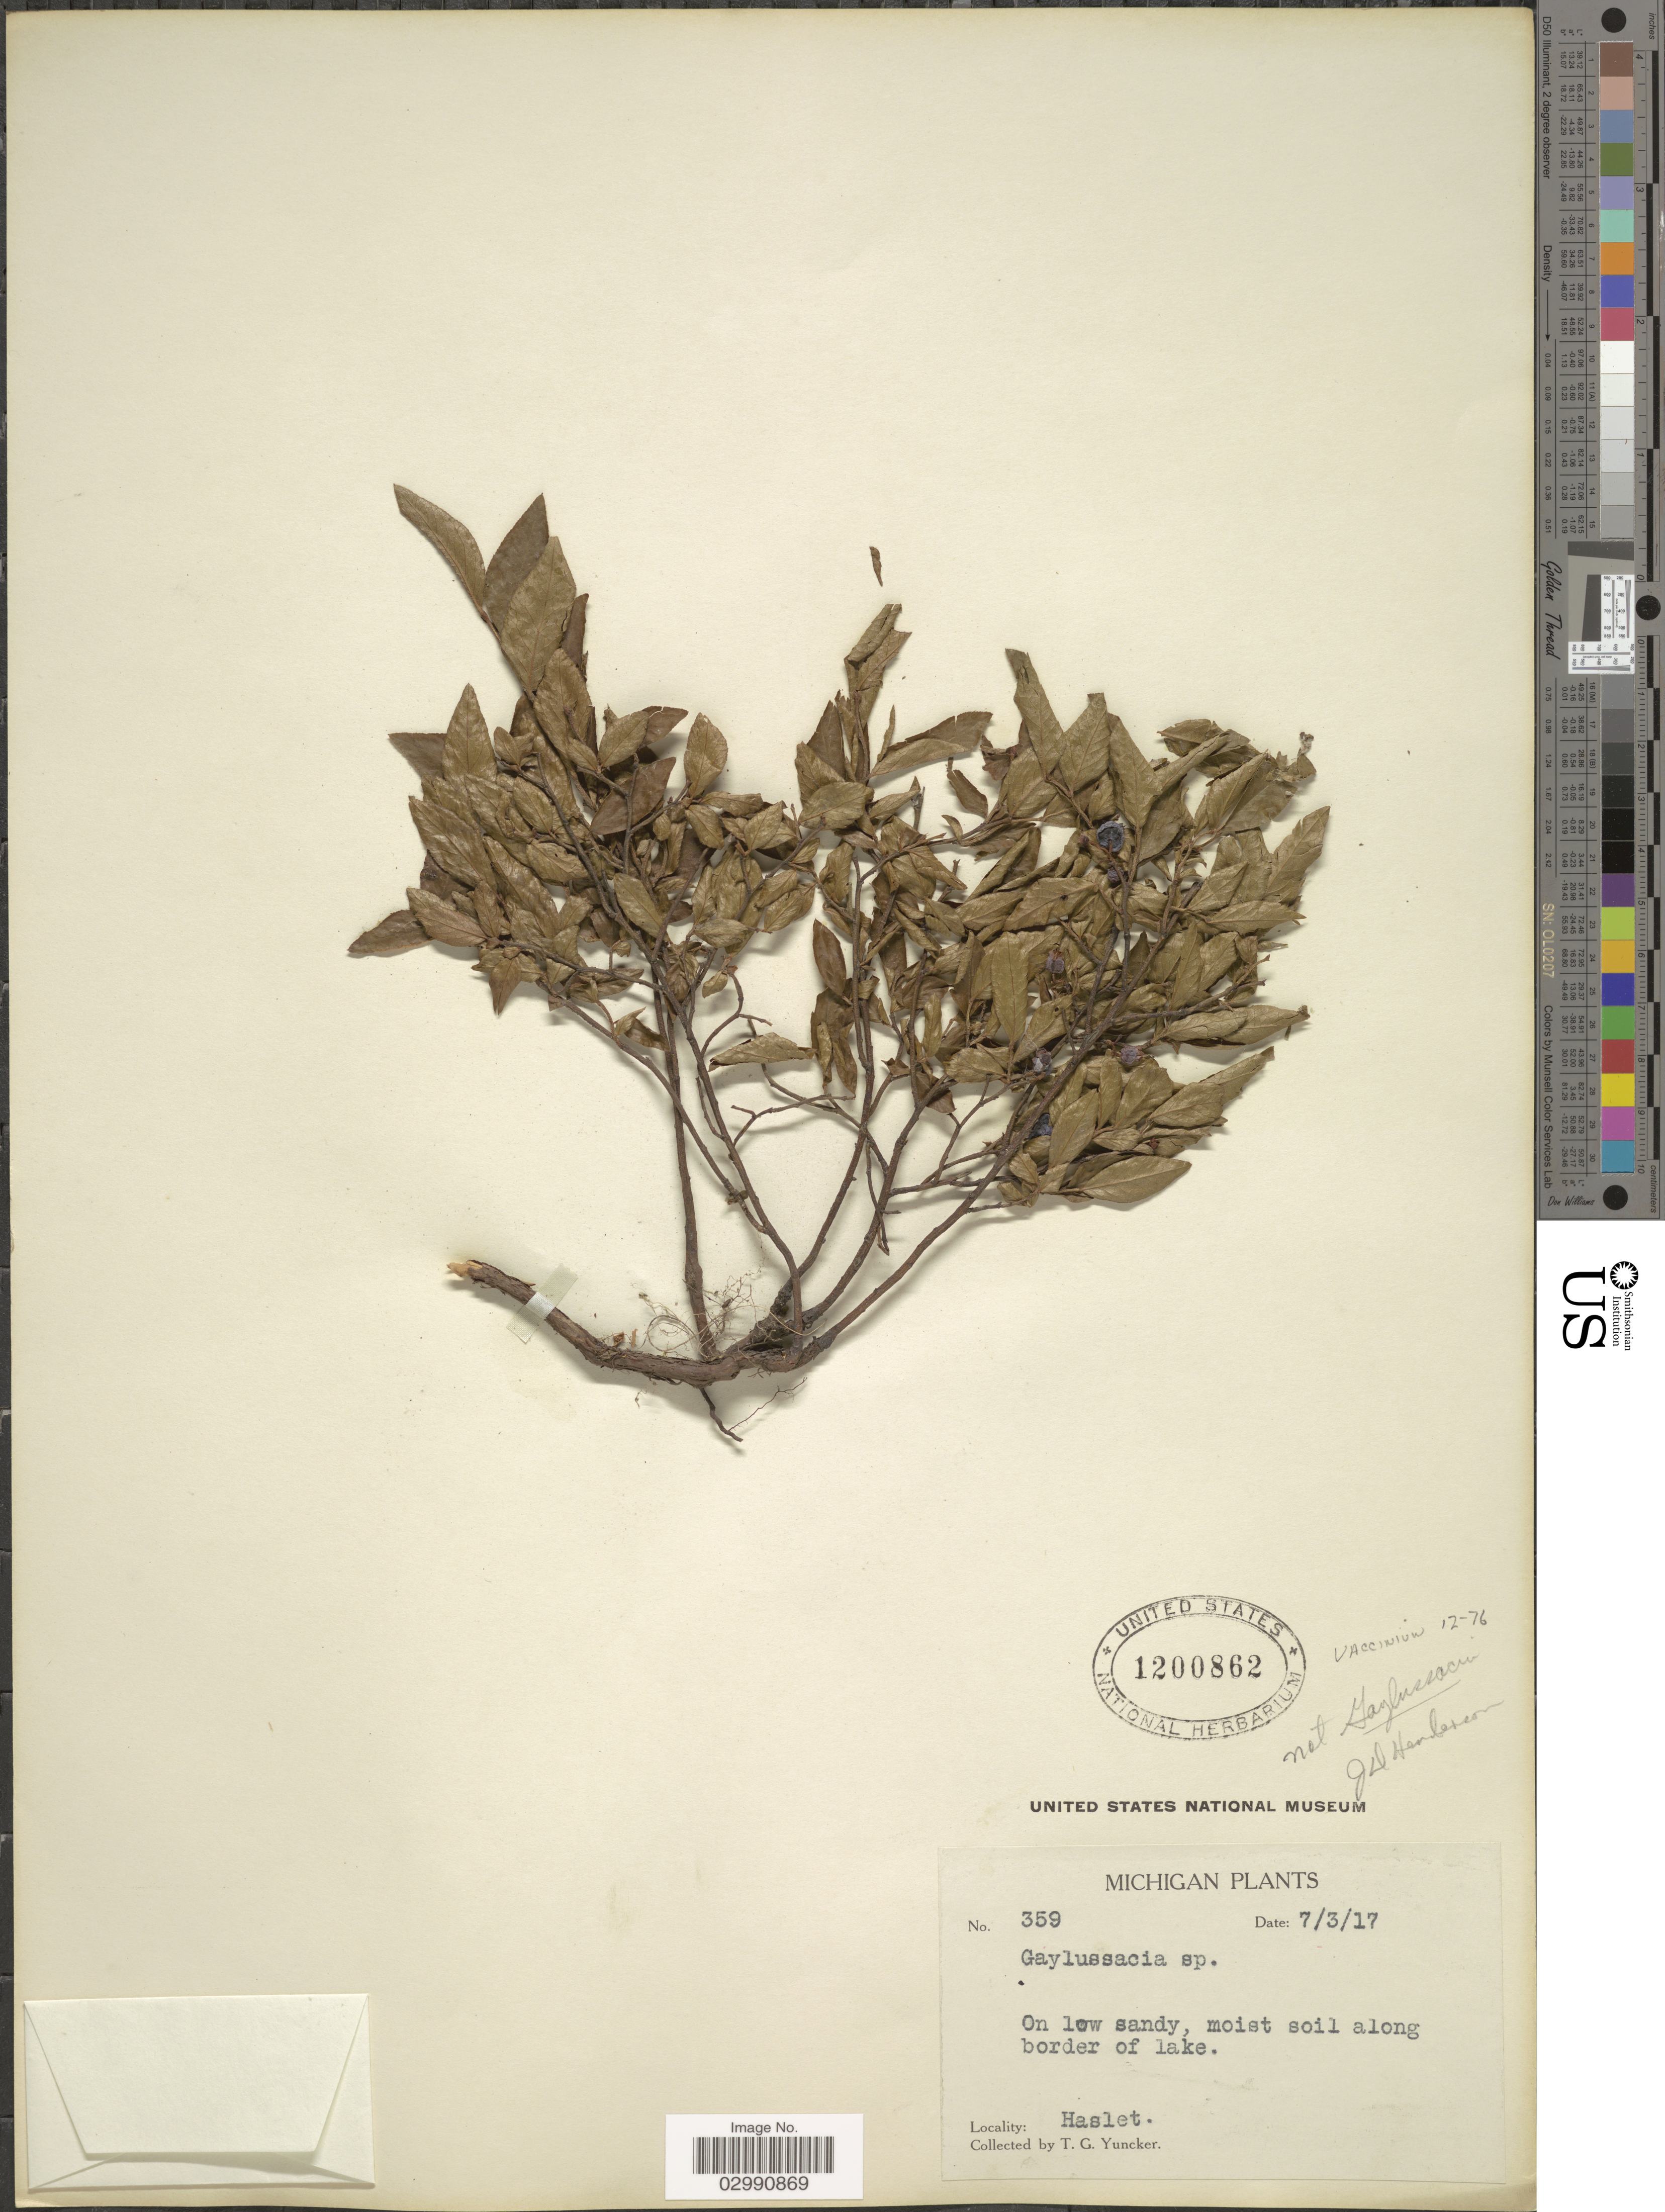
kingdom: Plantae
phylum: Tracheophyta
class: Magnoliopsida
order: Ericales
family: Ericaceae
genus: Vaccinium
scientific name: Vaccinium sp.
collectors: T. G. Yuncker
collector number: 359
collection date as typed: Transcribed d/m/y: 3/7/17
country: United States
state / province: Michigan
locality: On low sandy, moist soil along border of lake. Haslet.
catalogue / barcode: US 1200862